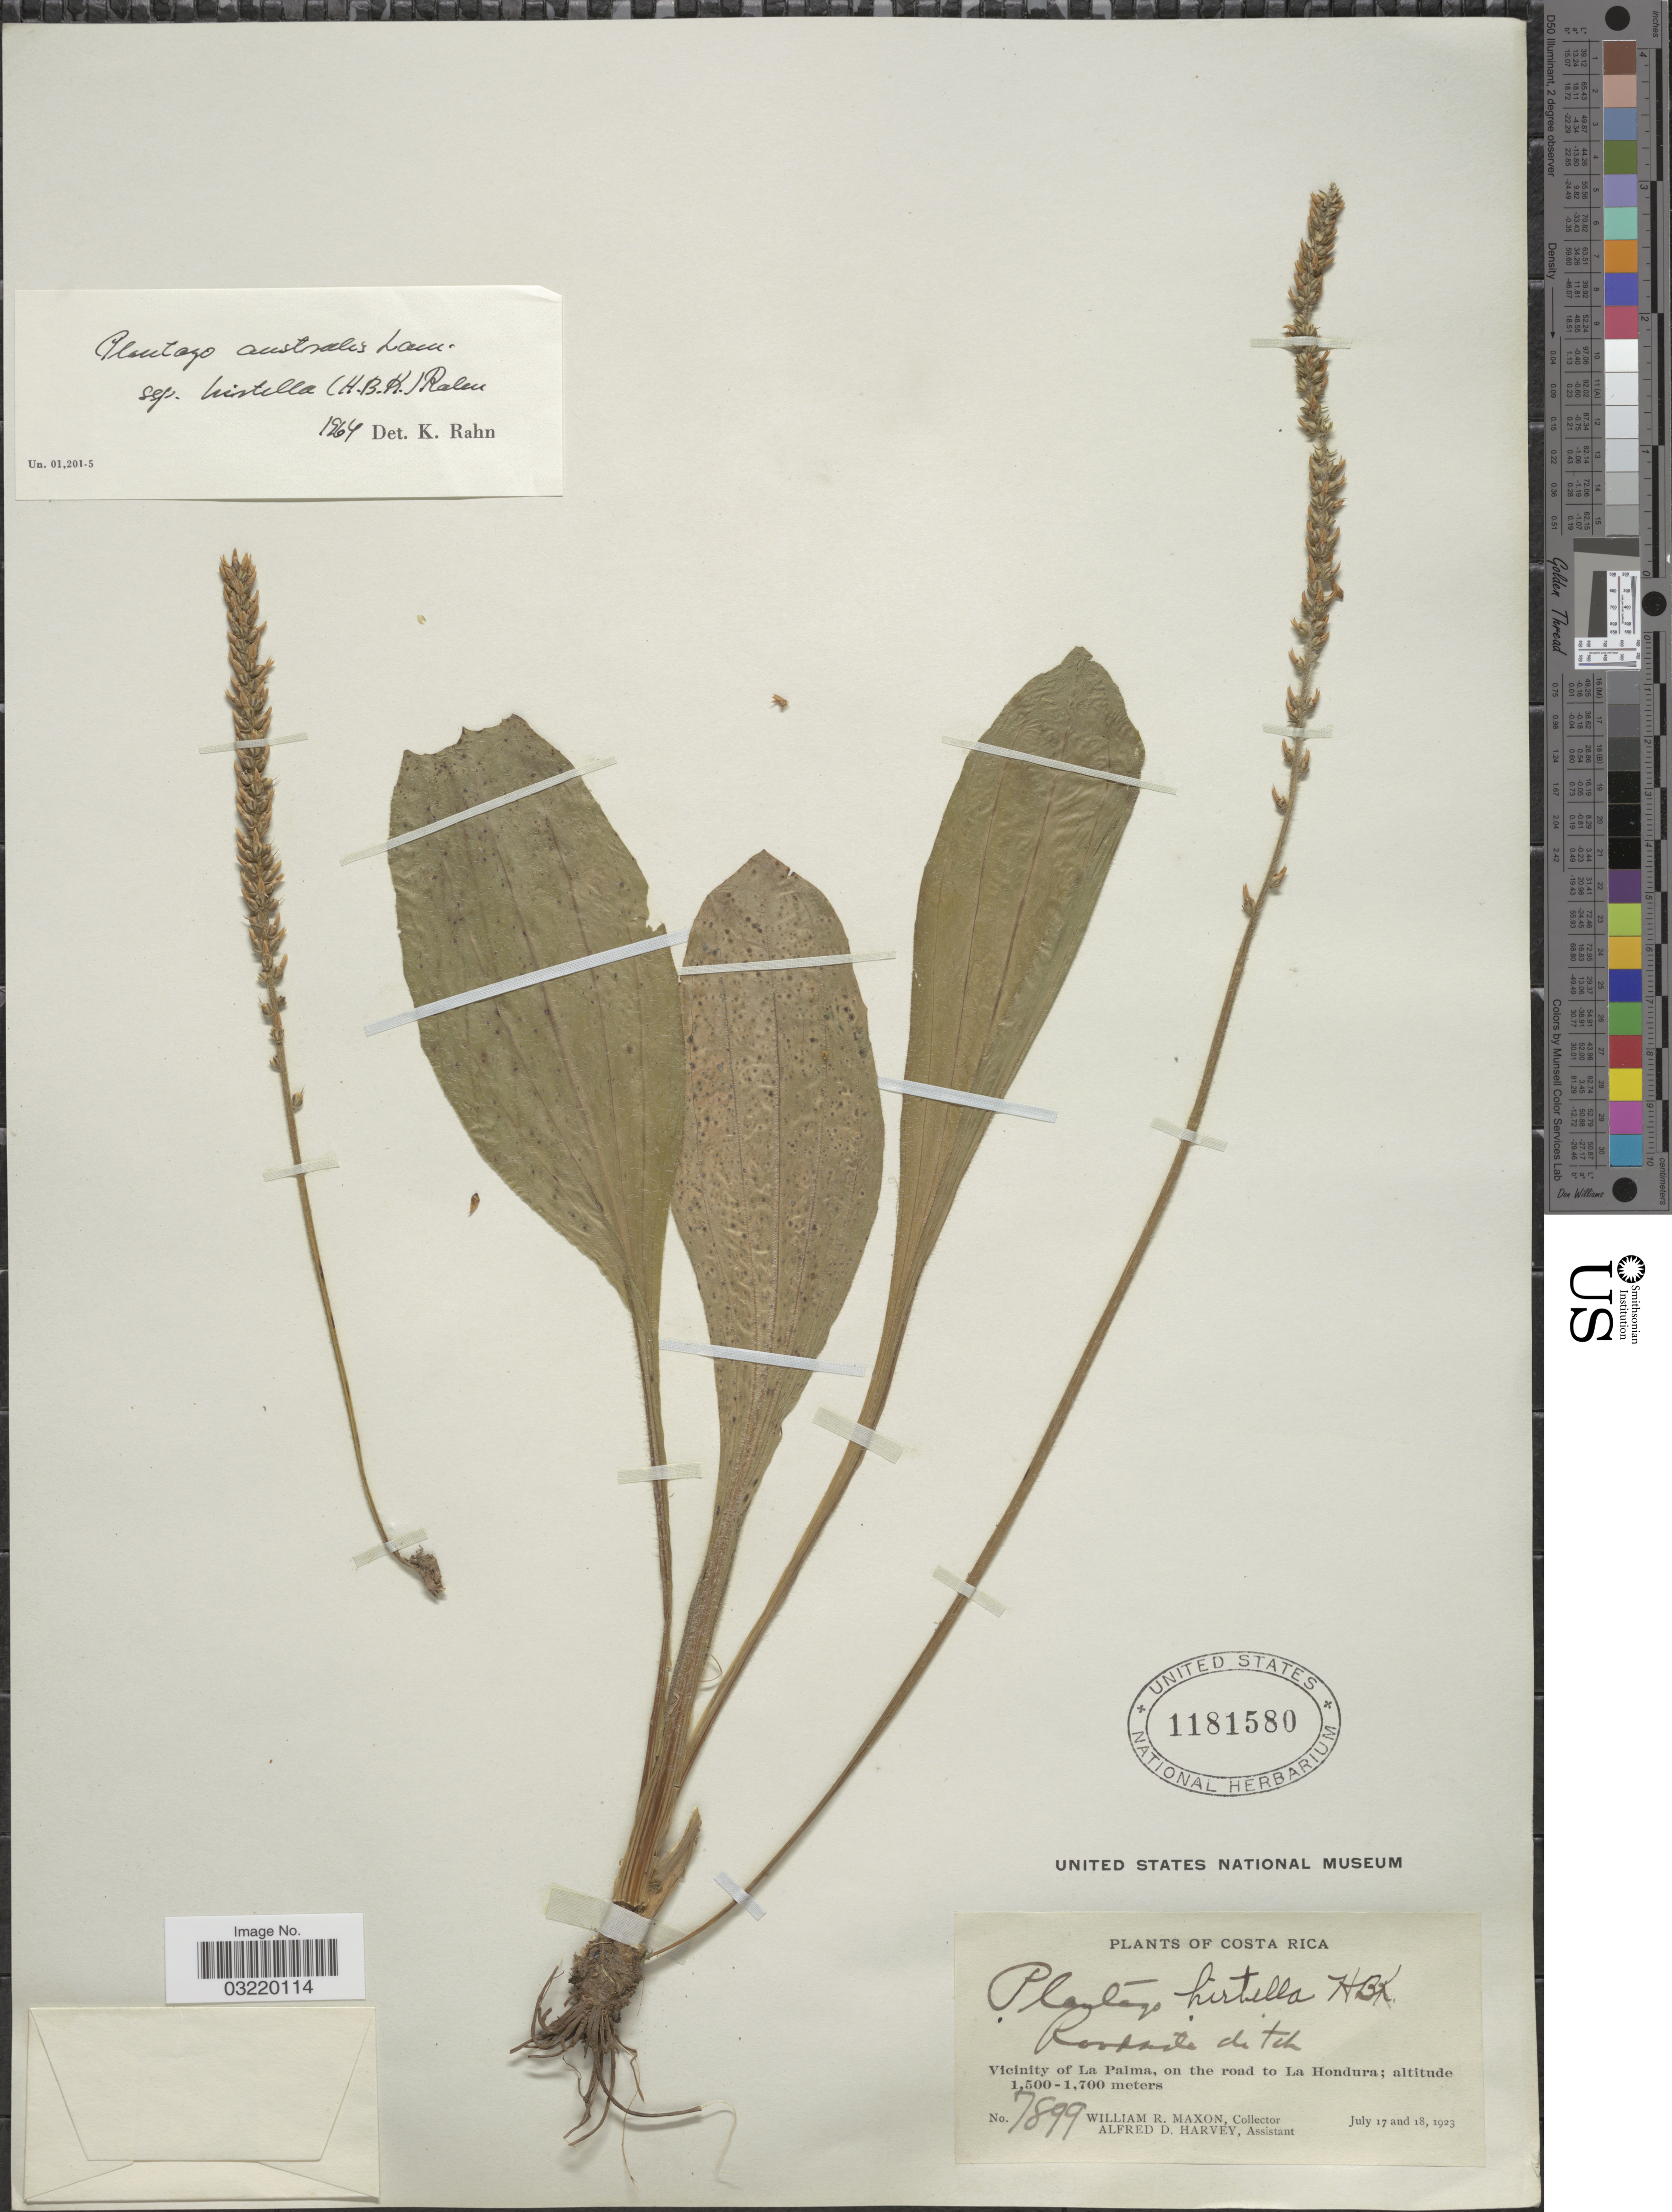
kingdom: Plantae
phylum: Tracheophyta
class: Magnoliopsida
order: Lamiales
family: Plantaginaceae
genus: Plantago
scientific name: Plantago australis subsp. hirtella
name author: (Kunth) Rahn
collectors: W. R. Maxon & A. D. Harvey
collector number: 7899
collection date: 1923-07-17/1923-07-18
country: Costa Rica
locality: Roadside ditch. Vicinity of La Palma, on the road to La Honduras.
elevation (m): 1500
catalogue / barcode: US 1181580